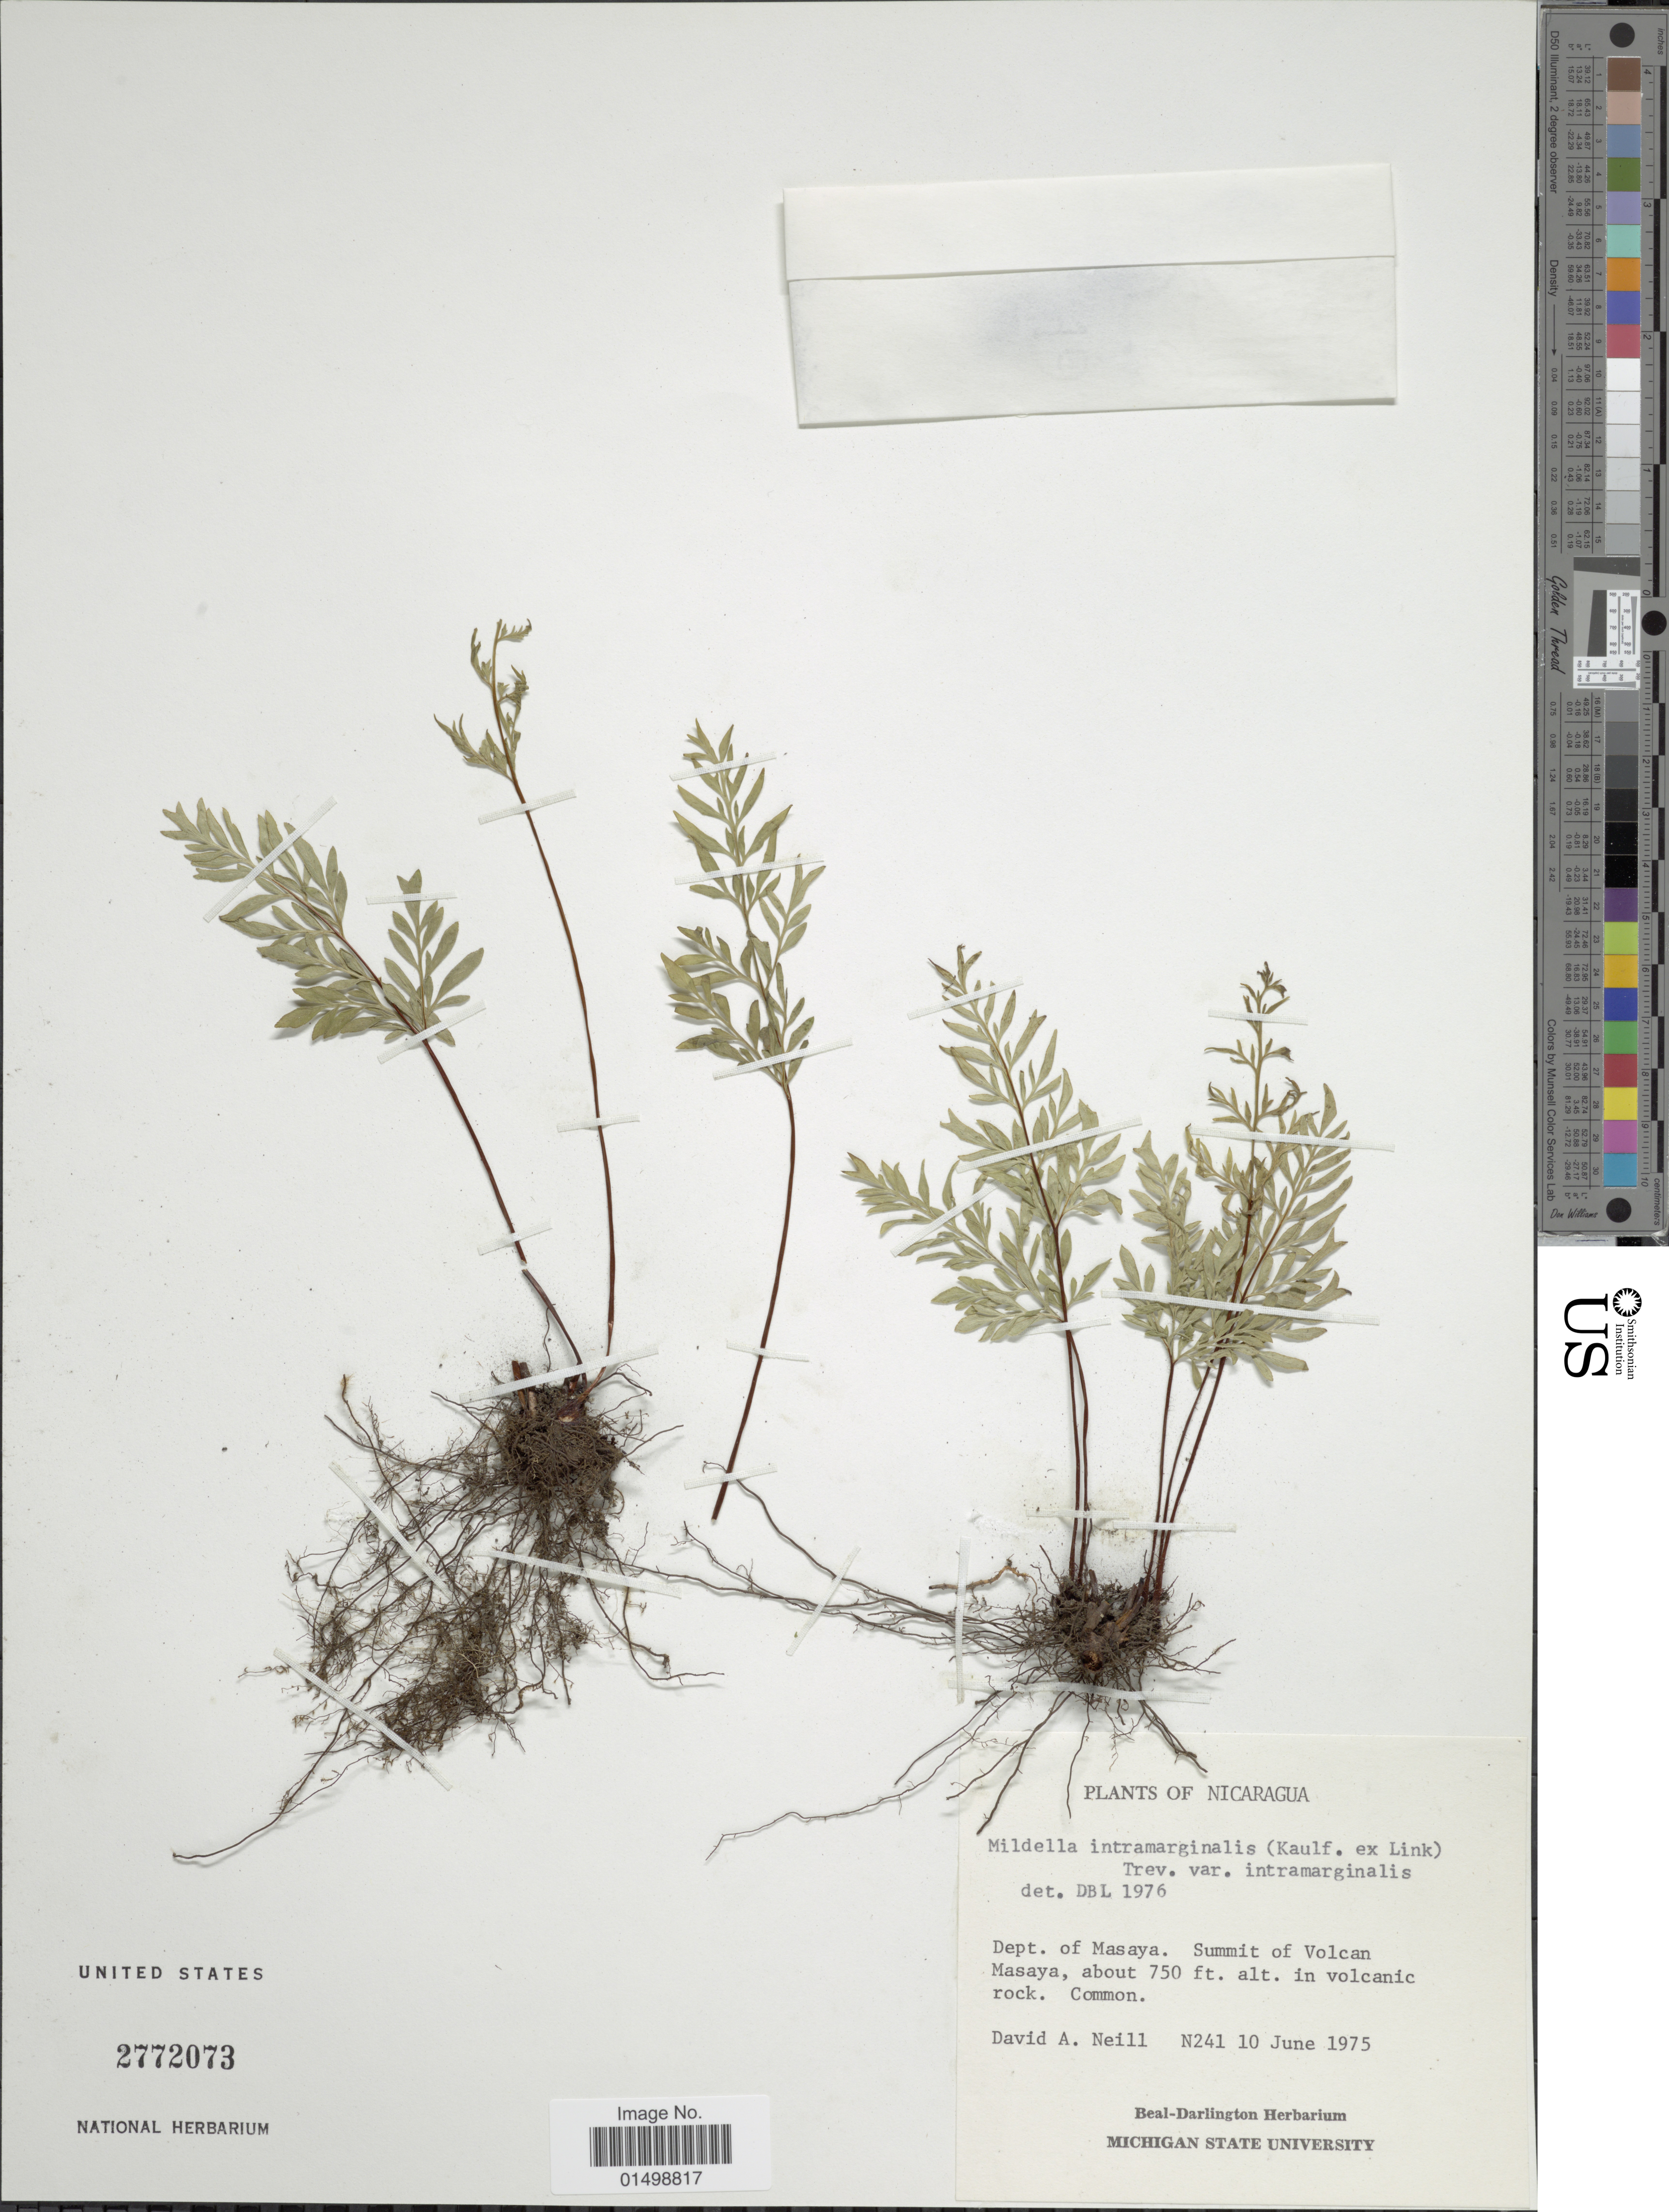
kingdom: Plantae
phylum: Tracheophyta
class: Polypodiopsida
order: Polypodiales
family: Pteridaceae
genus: Cheilanthes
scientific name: Cheilanthes intramarginalis var. intramarginalis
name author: (Kaulf.) Hook.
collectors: D. A. Neill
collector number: N241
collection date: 1975-06-10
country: Nicaragua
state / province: Masaya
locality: Summit of Volcan Masaya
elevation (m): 229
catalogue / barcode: US 2772073